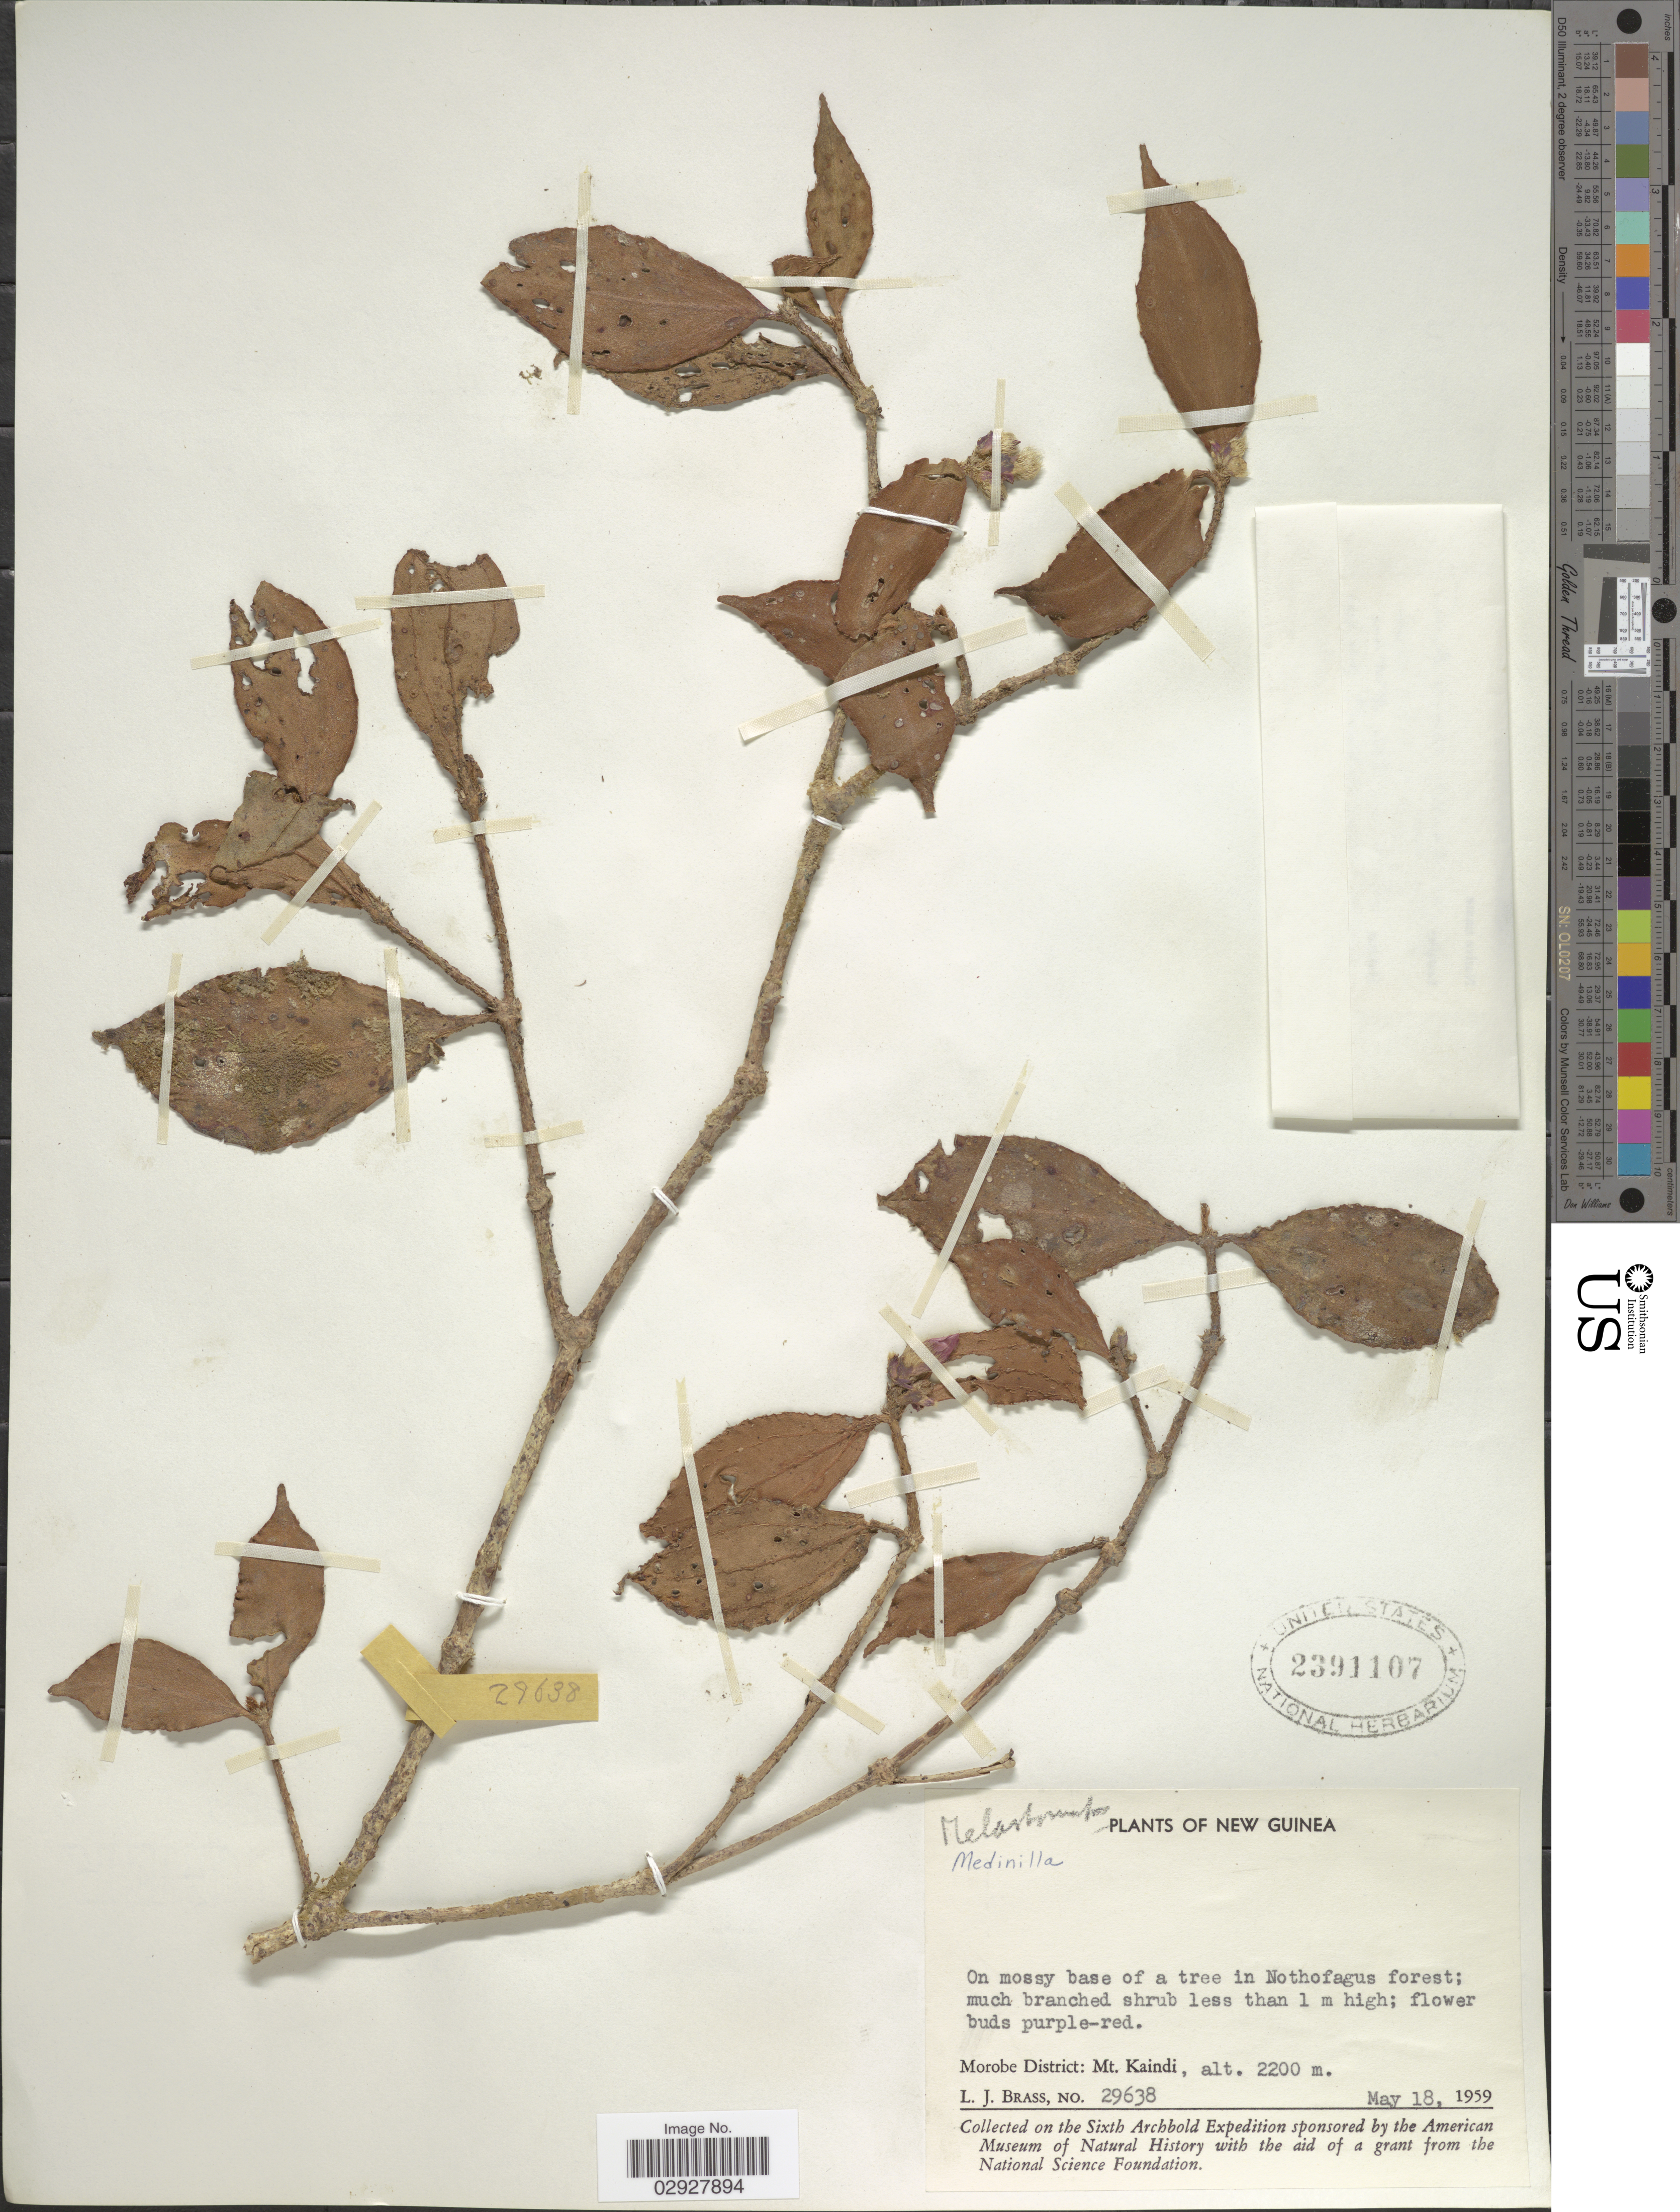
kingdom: Plantae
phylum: Tracheophyta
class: Magnoliopsida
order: Myrtales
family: Melastomataceae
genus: Medinilla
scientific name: Medinilla sp.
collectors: L. J. Brass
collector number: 29638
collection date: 1959-05-18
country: Papua New Guinea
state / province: Morobe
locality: Morobe District: Mt. Kaindi.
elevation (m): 2200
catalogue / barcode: US 2391107